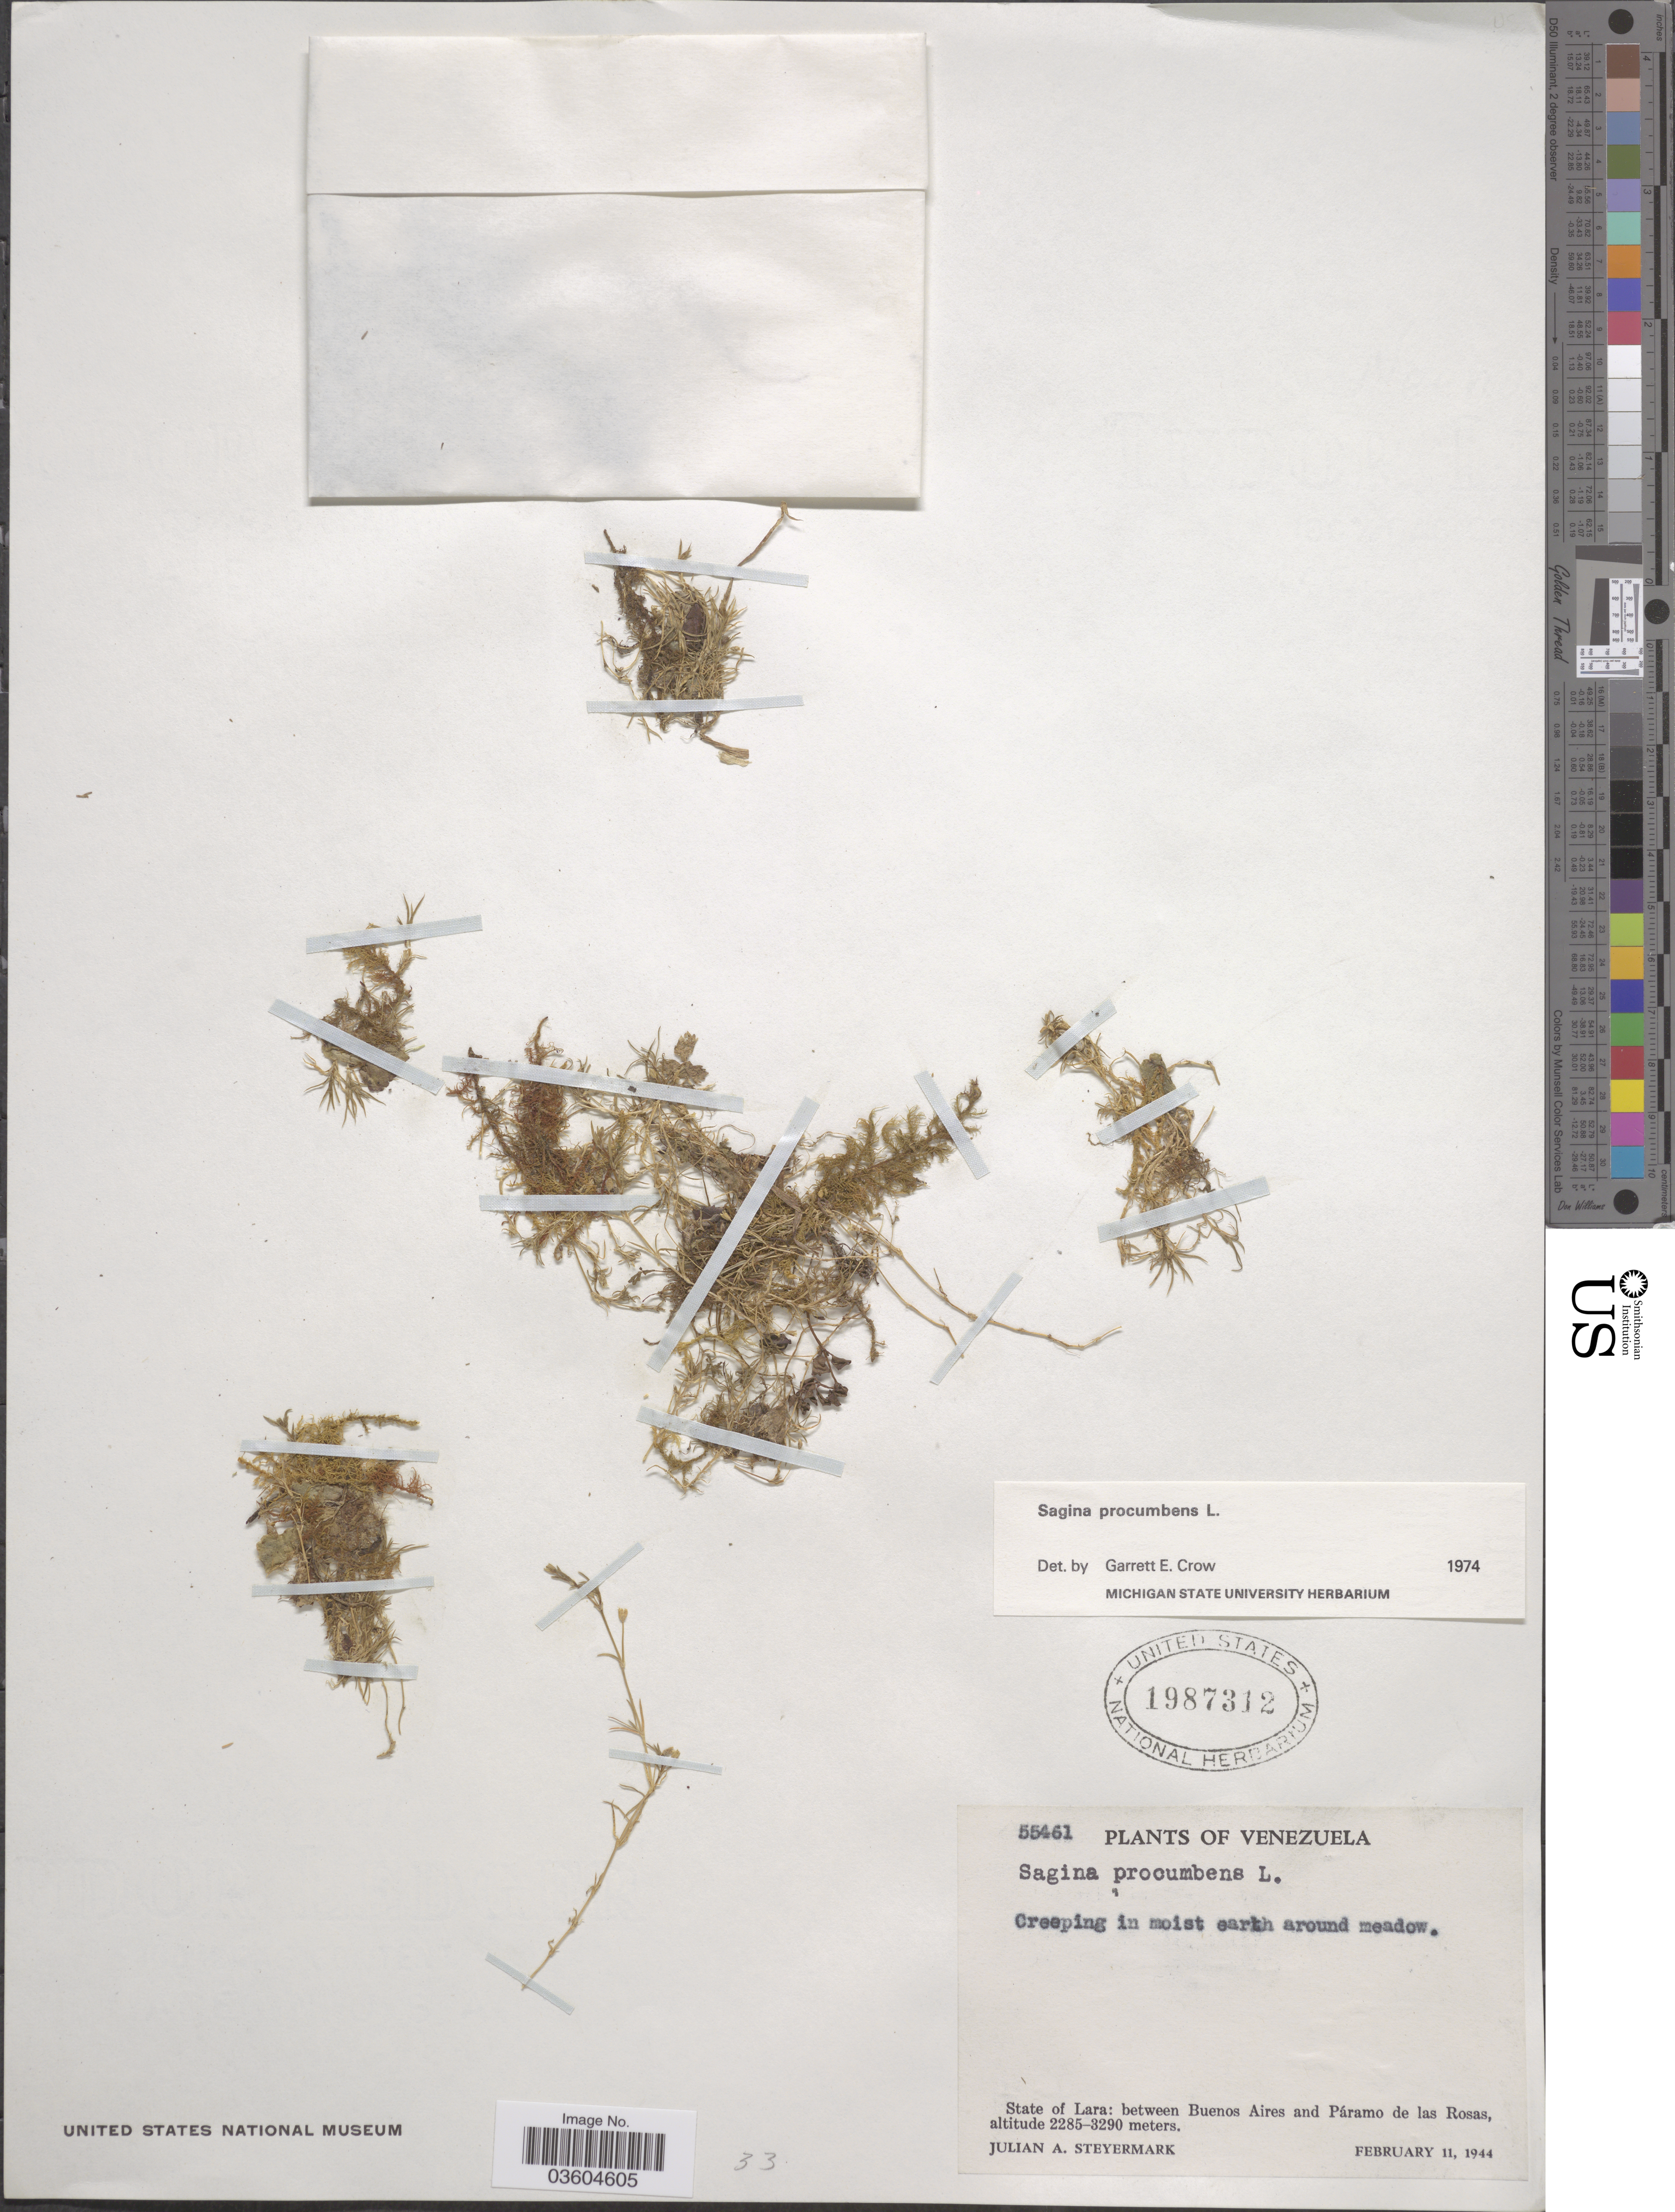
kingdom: Plantae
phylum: Tracheophyta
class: Magnoliopsida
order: Caryophyllales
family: Caryophyllaceae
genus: Sagina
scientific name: Sagina procumbens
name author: L.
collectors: J. Steyermark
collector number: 55461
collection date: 1944-02-11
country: Venezuela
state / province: Lara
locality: Between Buenos Aires and Páramo de las Rosas.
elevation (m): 2285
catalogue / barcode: US 1987312